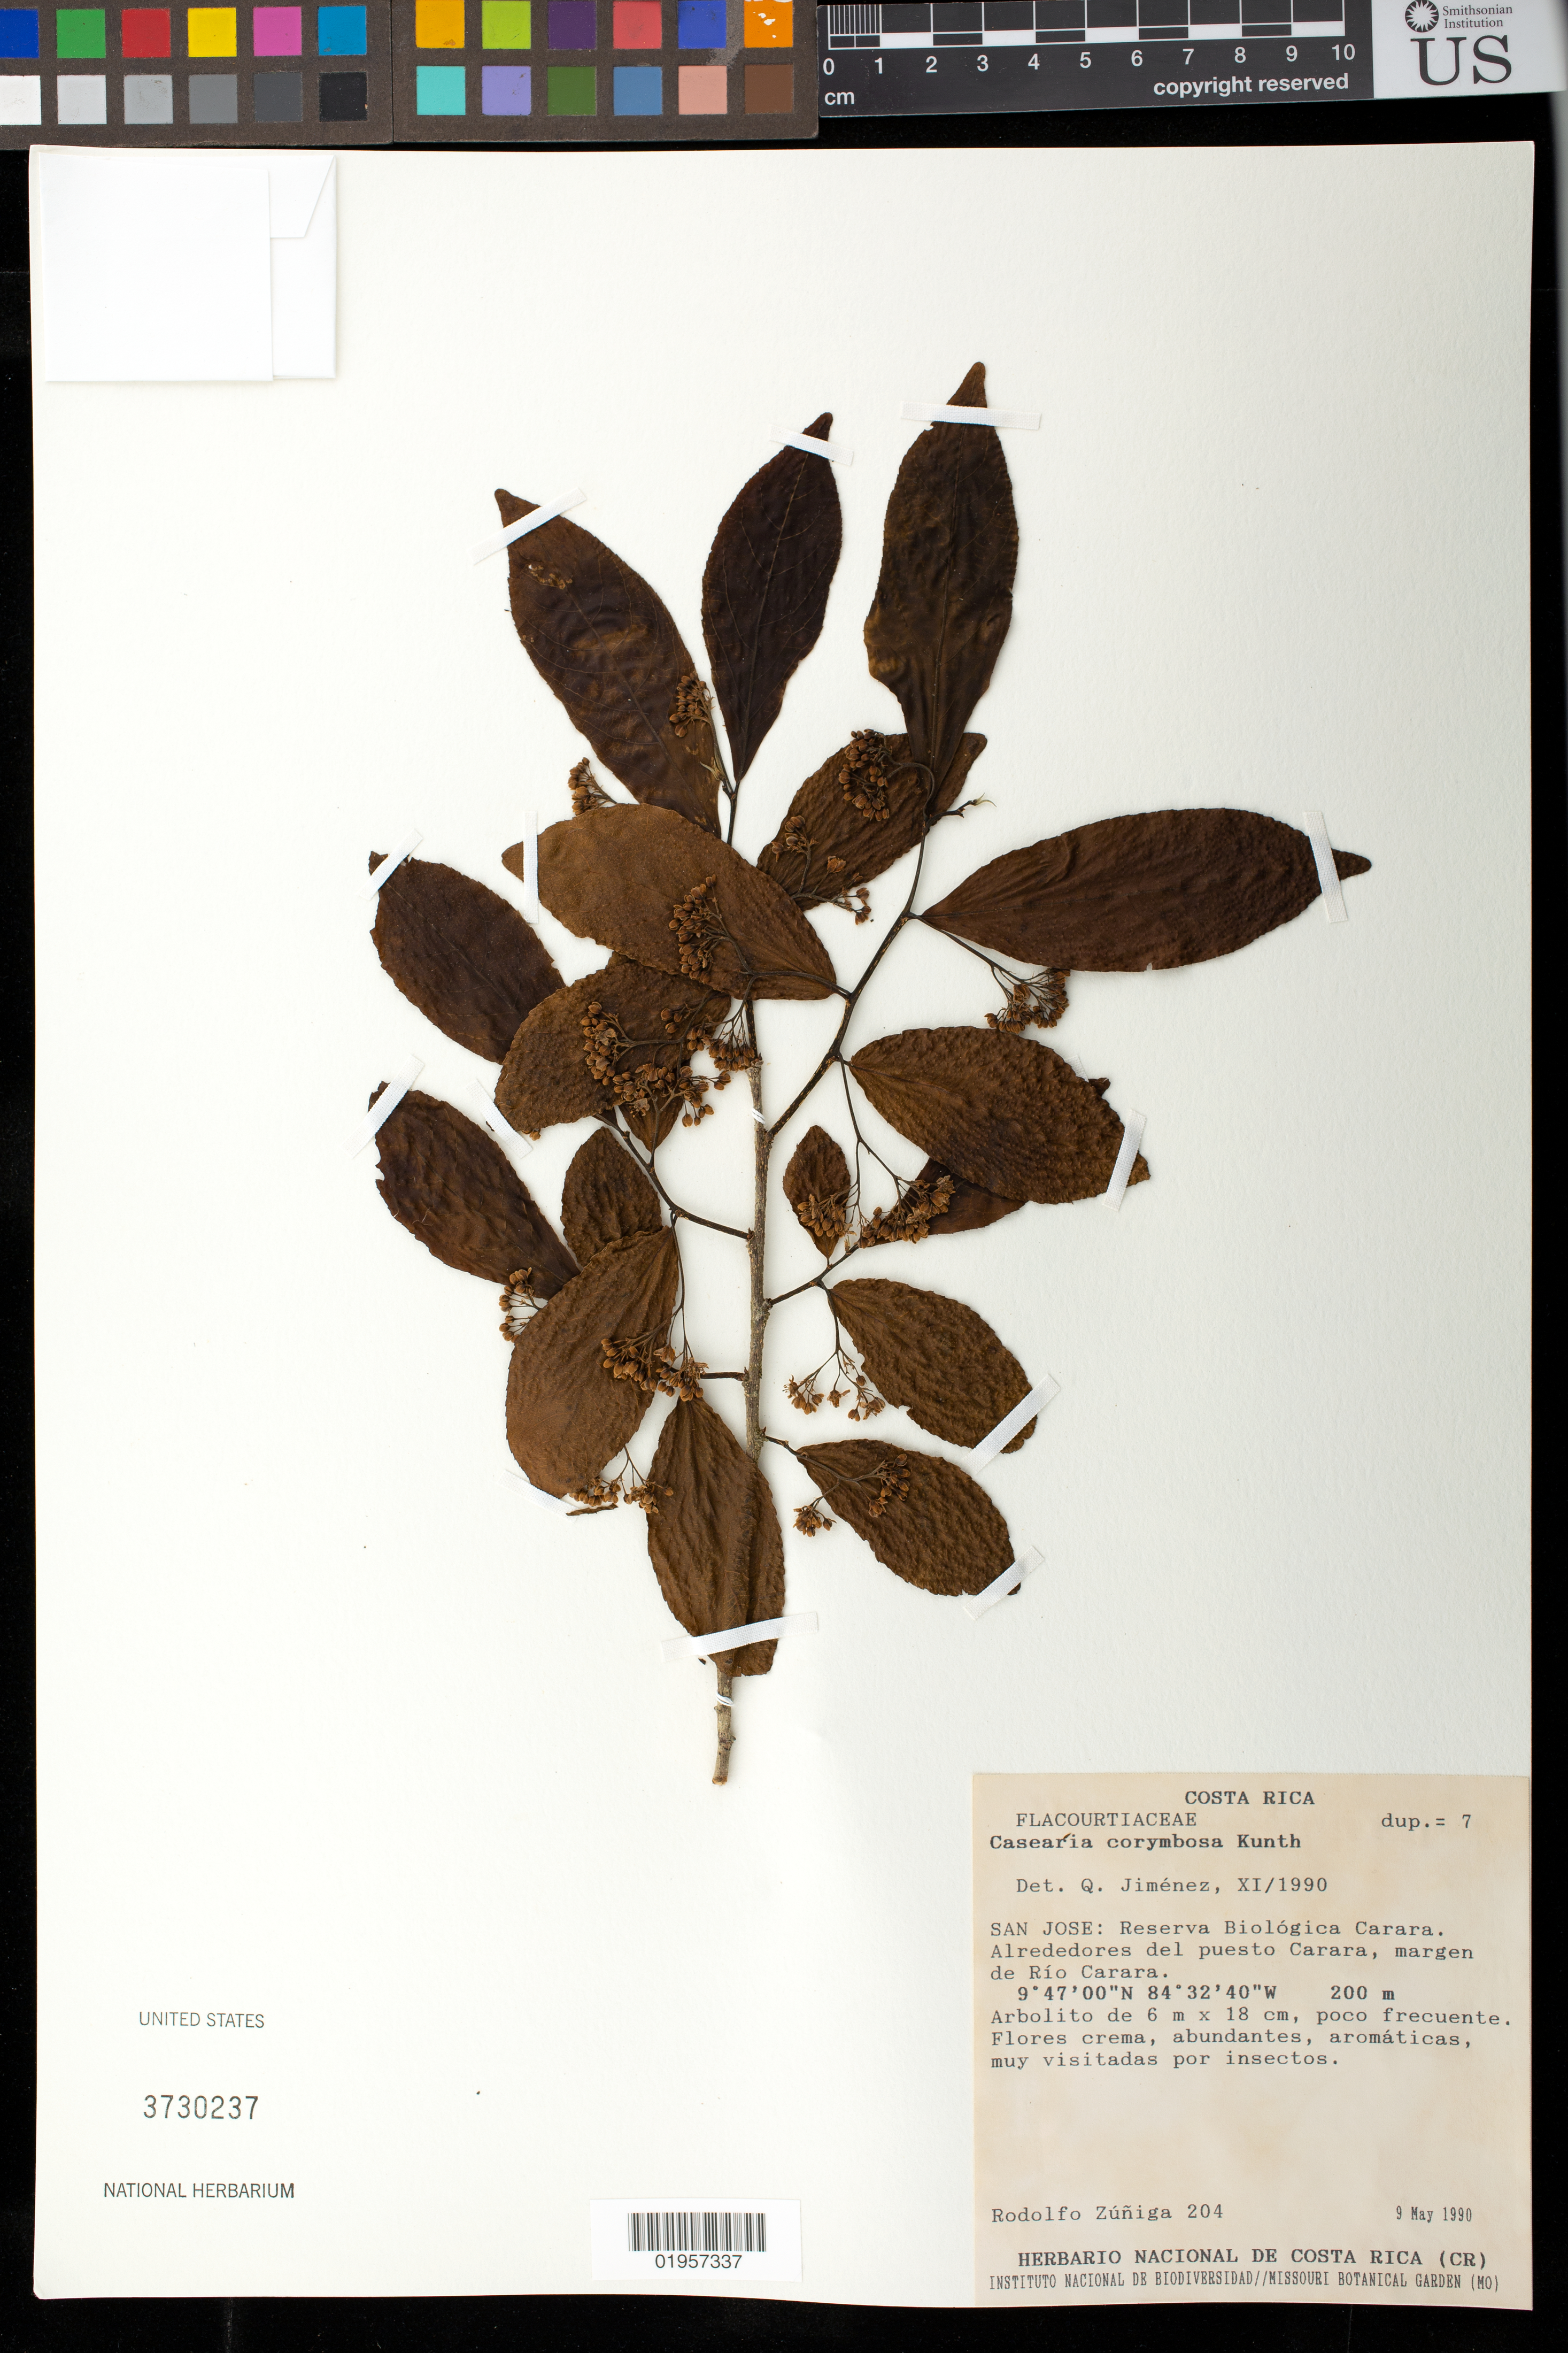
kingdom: Plantae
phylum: Tracheophyta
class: Magnoliopsida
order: Malpighiales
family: Salicaceae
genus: Casearia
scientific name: Casearia corymbosa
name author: Kunth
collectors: R. Zuniga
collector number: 204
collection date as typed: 9 May 1990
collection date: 1990-05-09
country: Costa Rica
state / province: San José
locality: Reserva Biologica Carara. Alrededores del puesto Carara, margen de Rio Carara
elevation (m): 200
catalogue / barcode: US 3730237